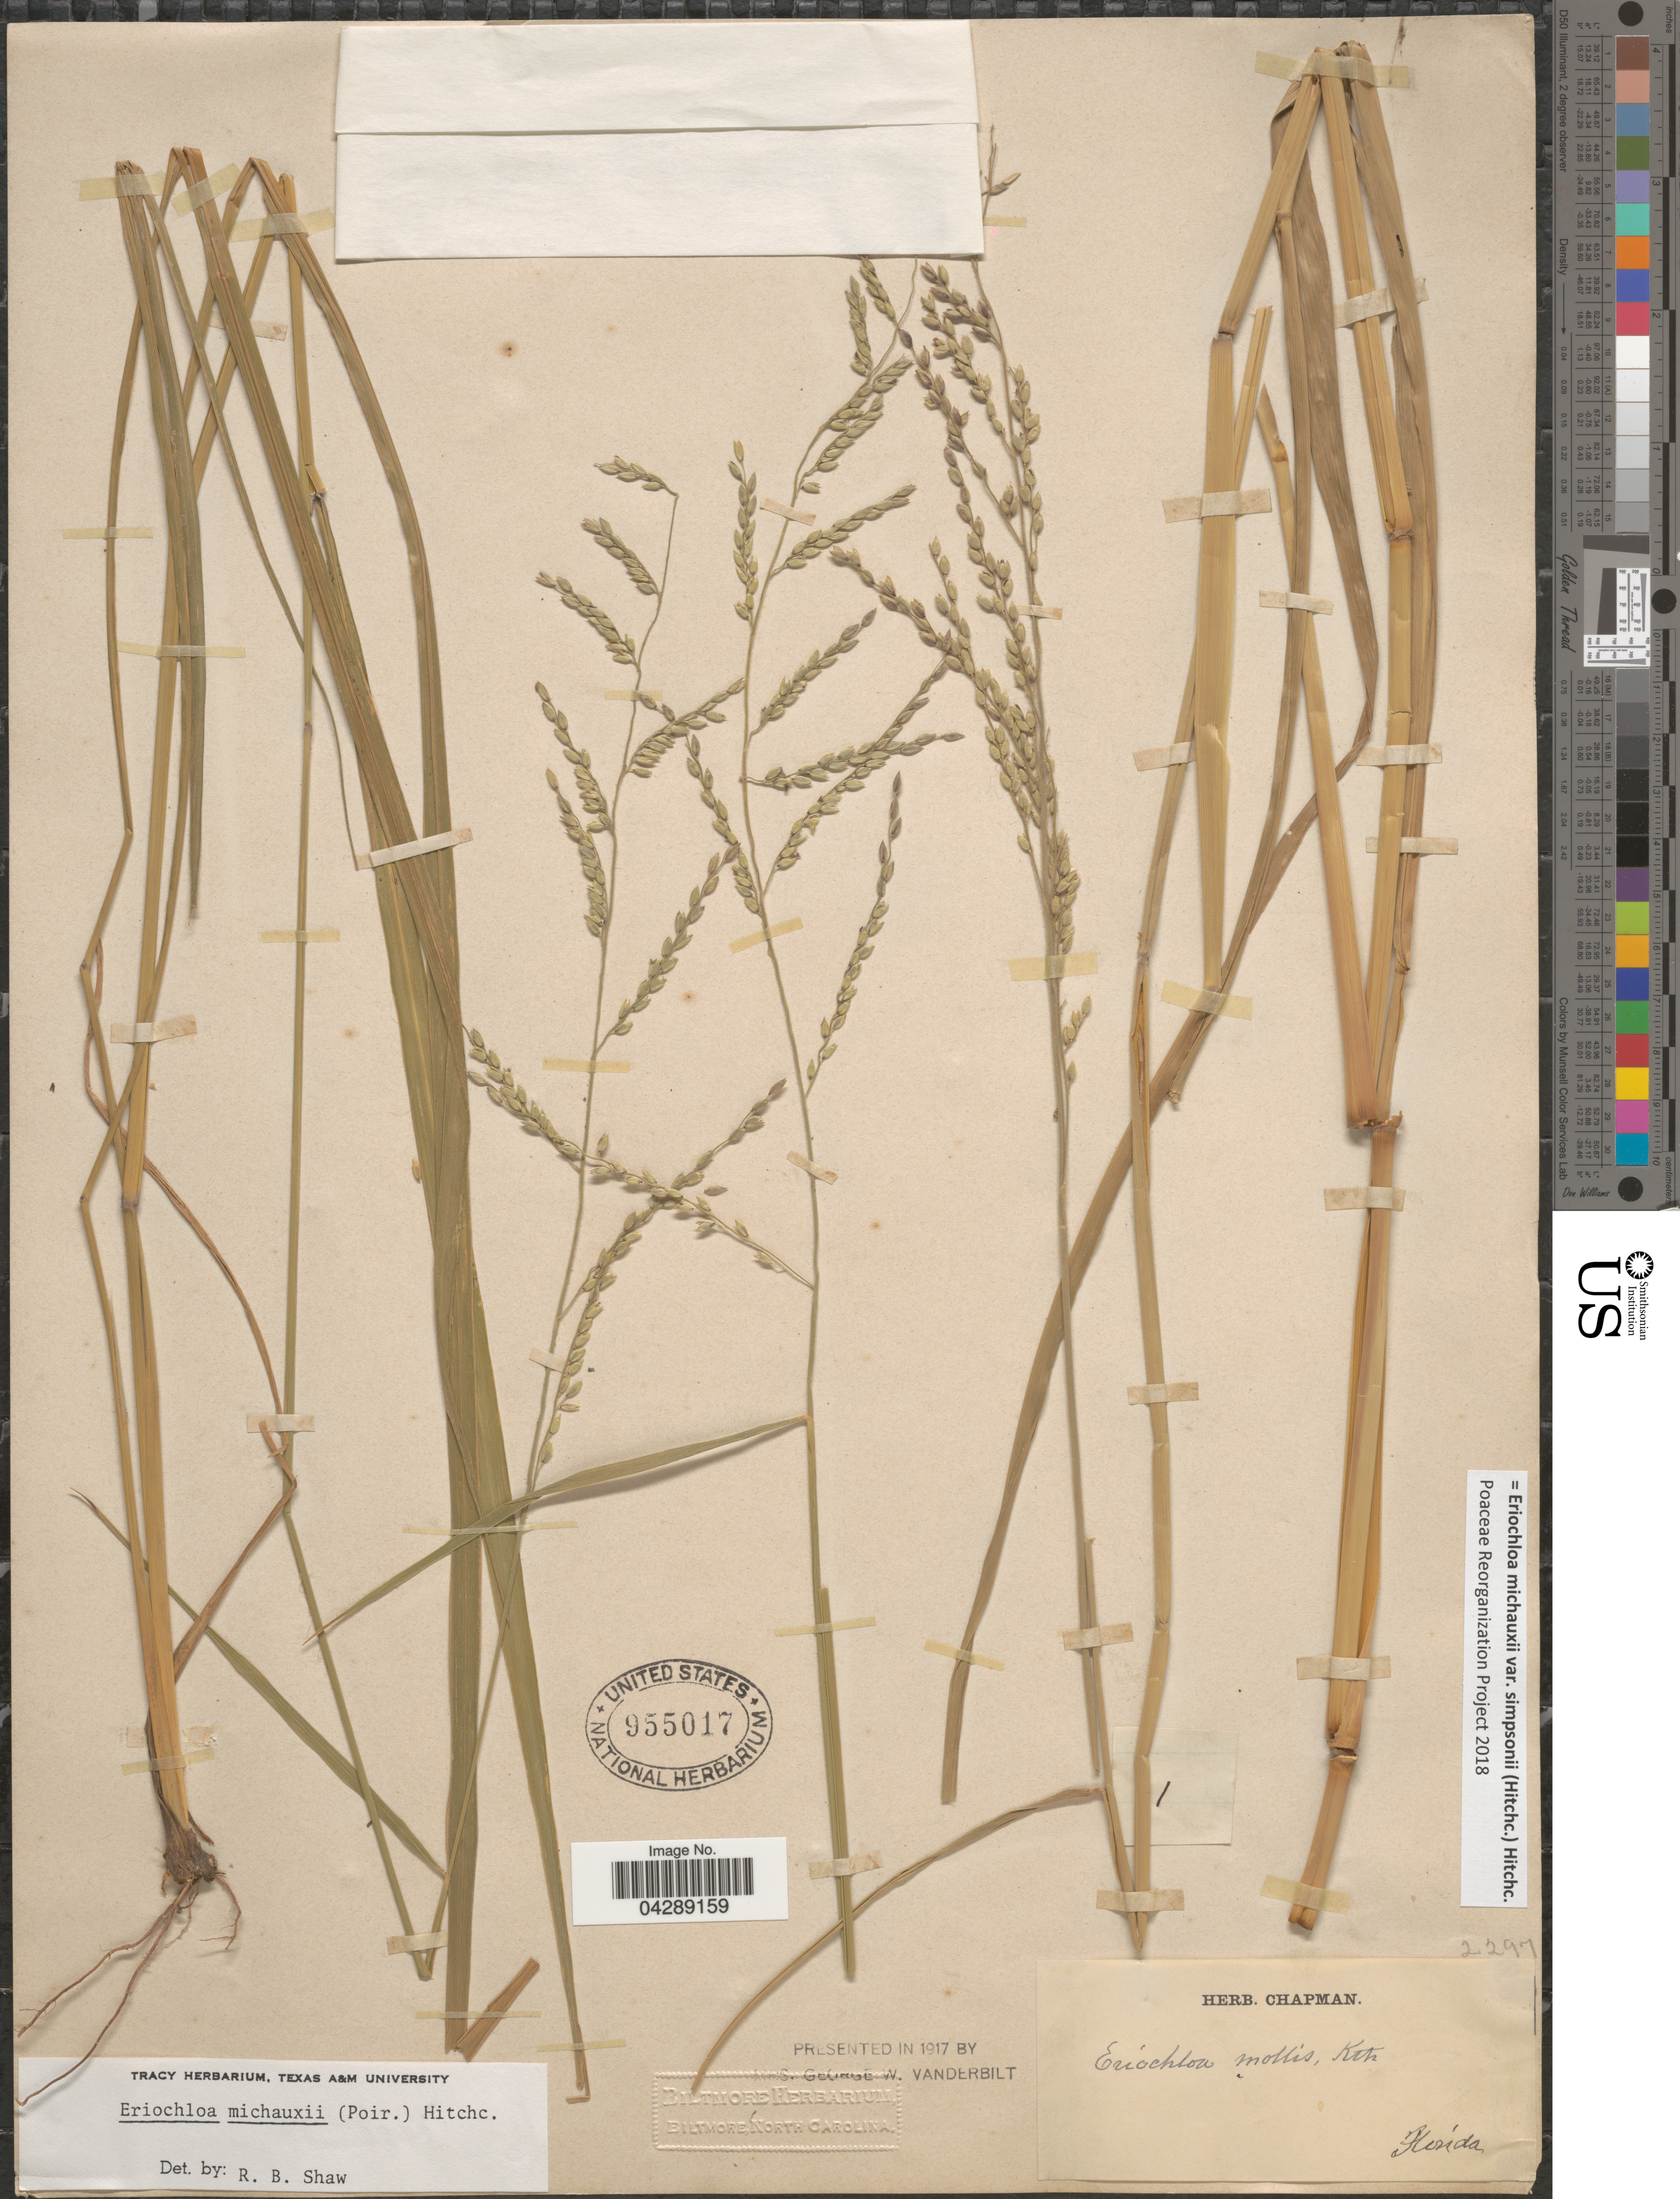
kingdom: Plantae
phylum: Tracheophyta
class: Liliopsida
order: Poales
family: Poaceae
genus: Eriochloa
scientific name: Eriochloa michauxii var. simpsonii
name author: Hitchc.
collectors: ex herb. Chapman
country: United States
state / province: Florida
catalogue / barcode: US 955017